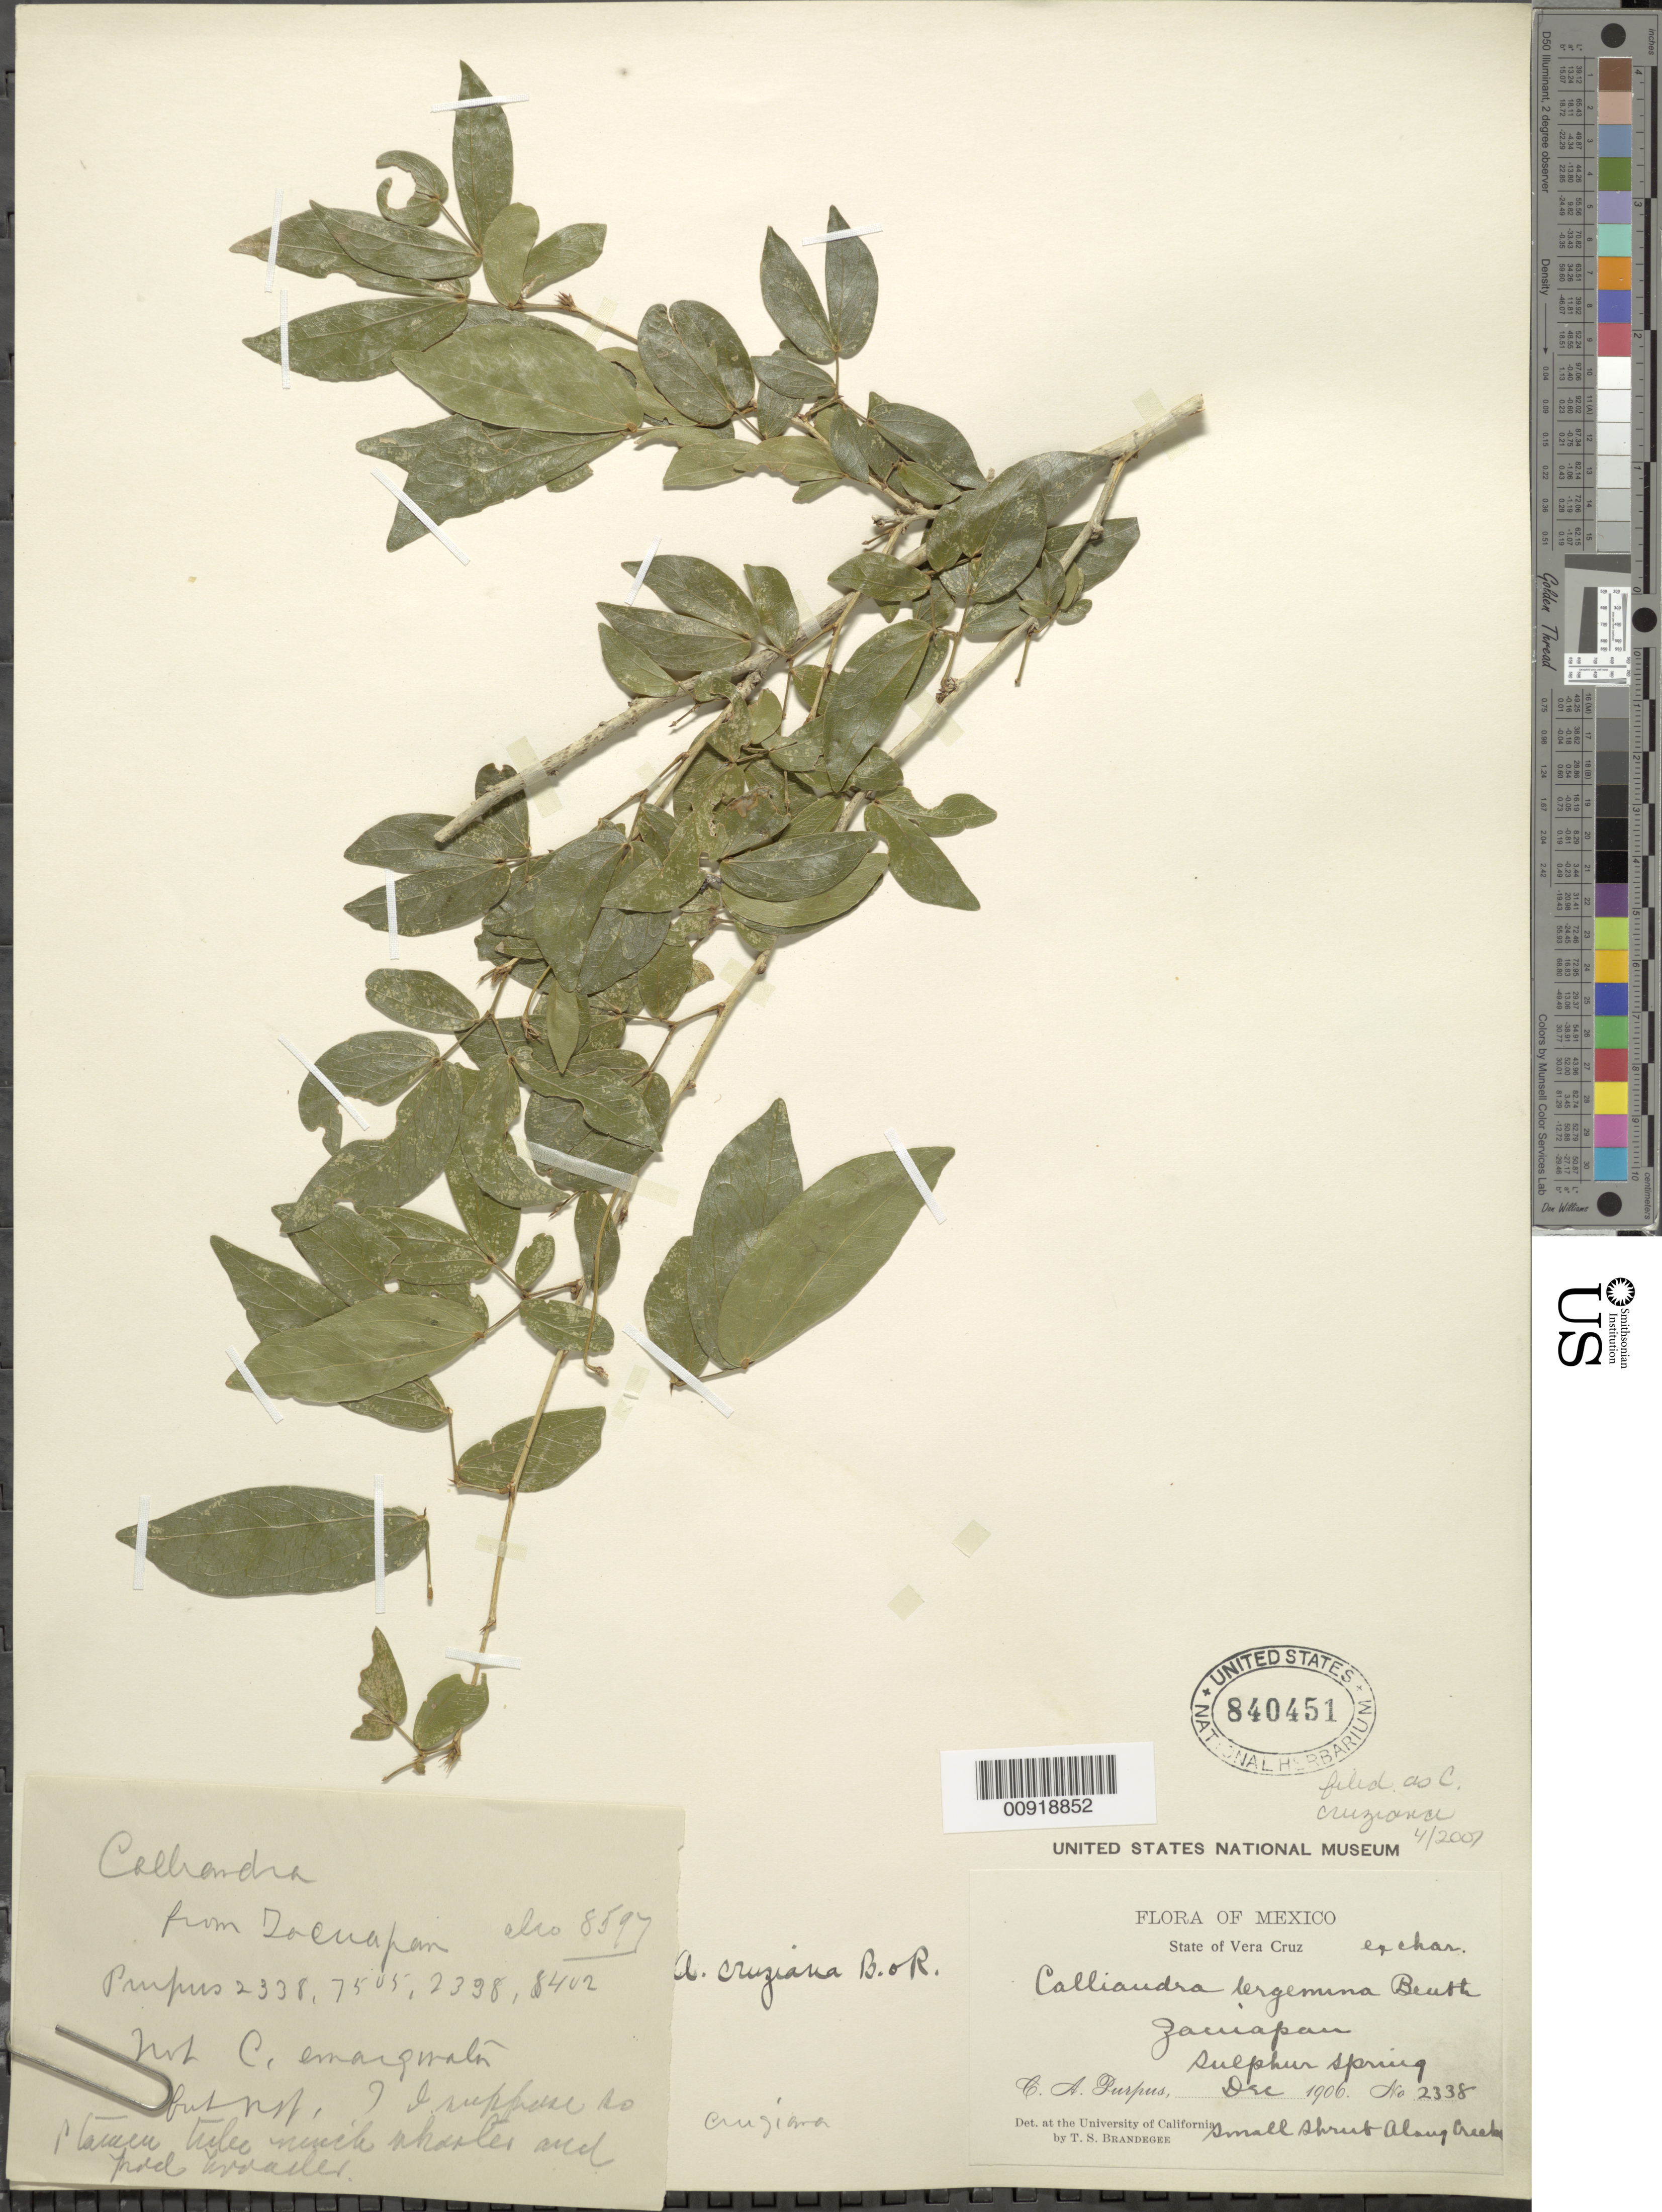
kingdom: Plantae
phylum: Tracheophyta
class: Magnoliopsida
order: Fabales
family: Fabaceae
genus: Calliandra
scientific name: Calliandra cruziana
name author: (Britton) Standl.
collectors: C. A. Purpus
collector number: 2338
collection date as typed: Dec 1906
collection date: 1906-12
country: Mexico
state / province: Veracruz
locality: Zacuapan, Sulphur spring, Veracruz.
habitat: Along creeks.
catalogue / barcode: US 840451